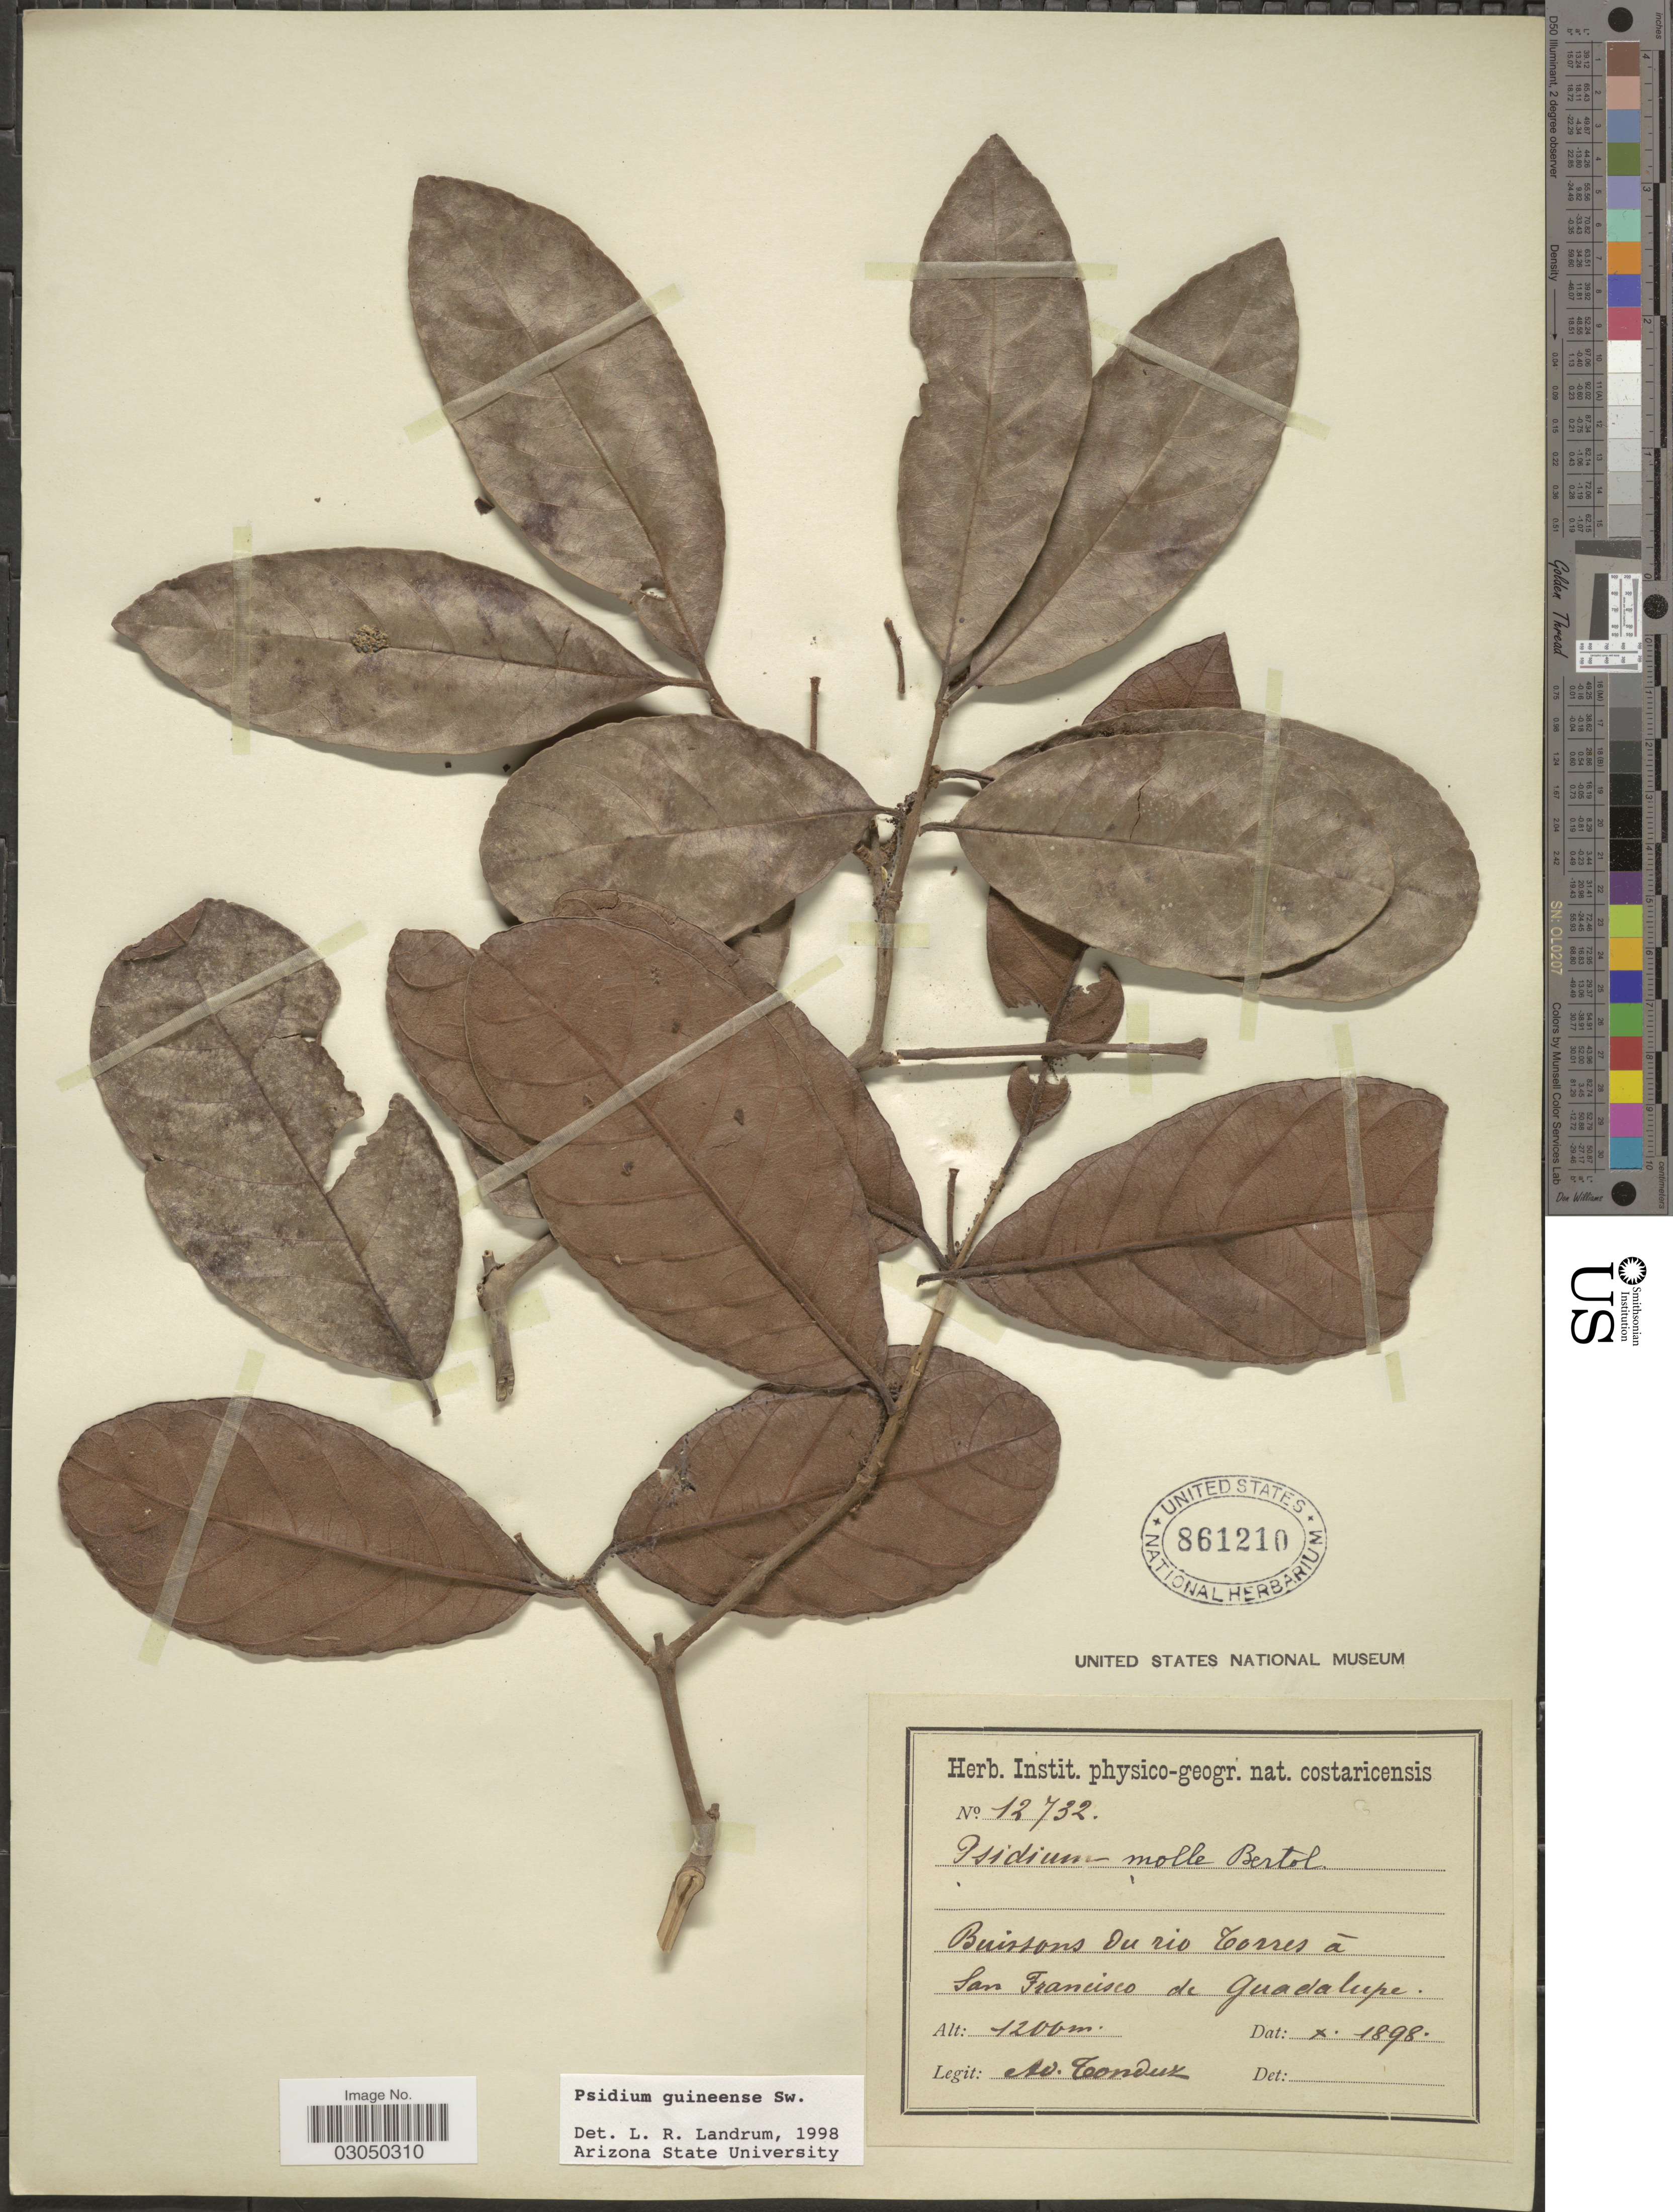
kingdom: Plantae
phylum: Tracheophyta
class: Magnoliopsida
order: Myrtales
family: Myrtaceae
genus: Psidium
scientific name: Psidium guineense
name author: Sw.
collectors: A. Tonduz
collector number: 12732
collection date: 1898-10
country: Costa Rica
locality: Buissons du rio Torres á San Francisco de Guadalupe.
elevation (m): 1200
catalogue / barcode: US 861210